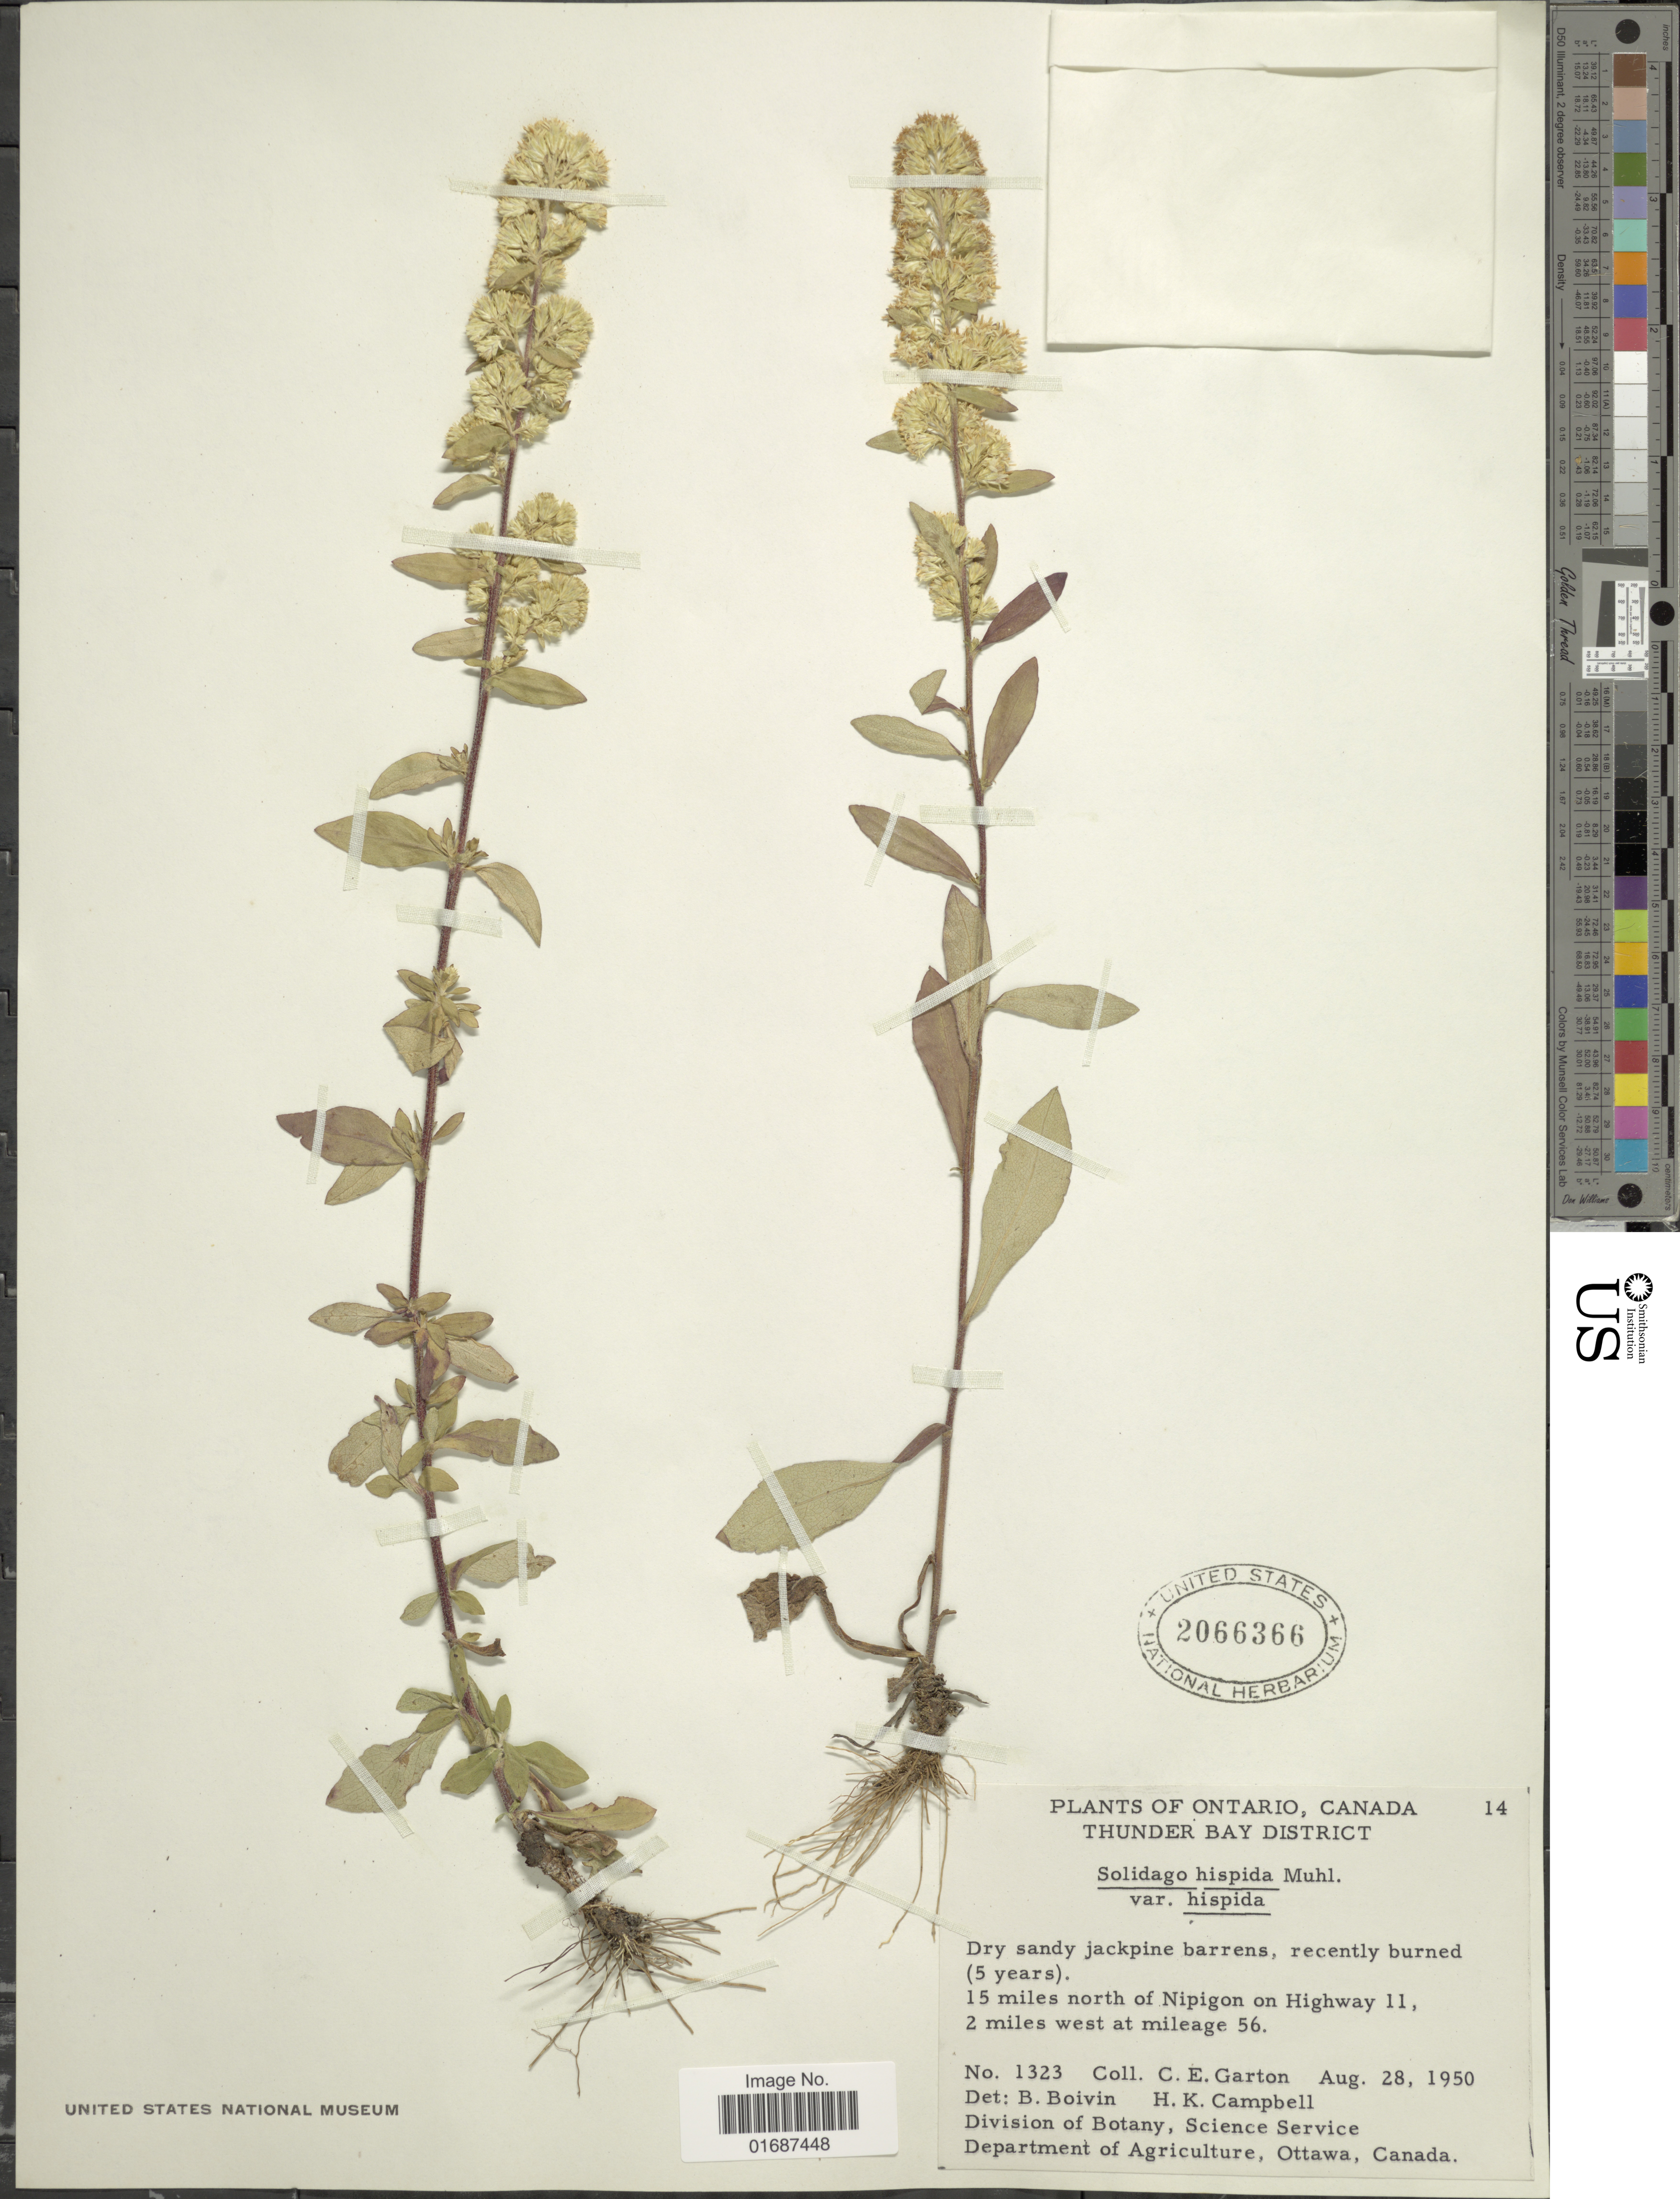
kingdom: Plantae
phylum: Tracheophyta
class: Magnoliopsida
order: Asterales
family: Asteraceae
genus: Solidago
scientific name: Solidago hispida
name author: Muhl. ex Willd.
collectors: C. E. Garton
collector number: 1323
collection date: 1950-08-28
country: Canada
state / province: Ontario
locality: Thunder Bay District, 15 miles north of Nipigon on Highway 11, 2 miles west at Mileage 56.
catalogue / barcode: US 2066366